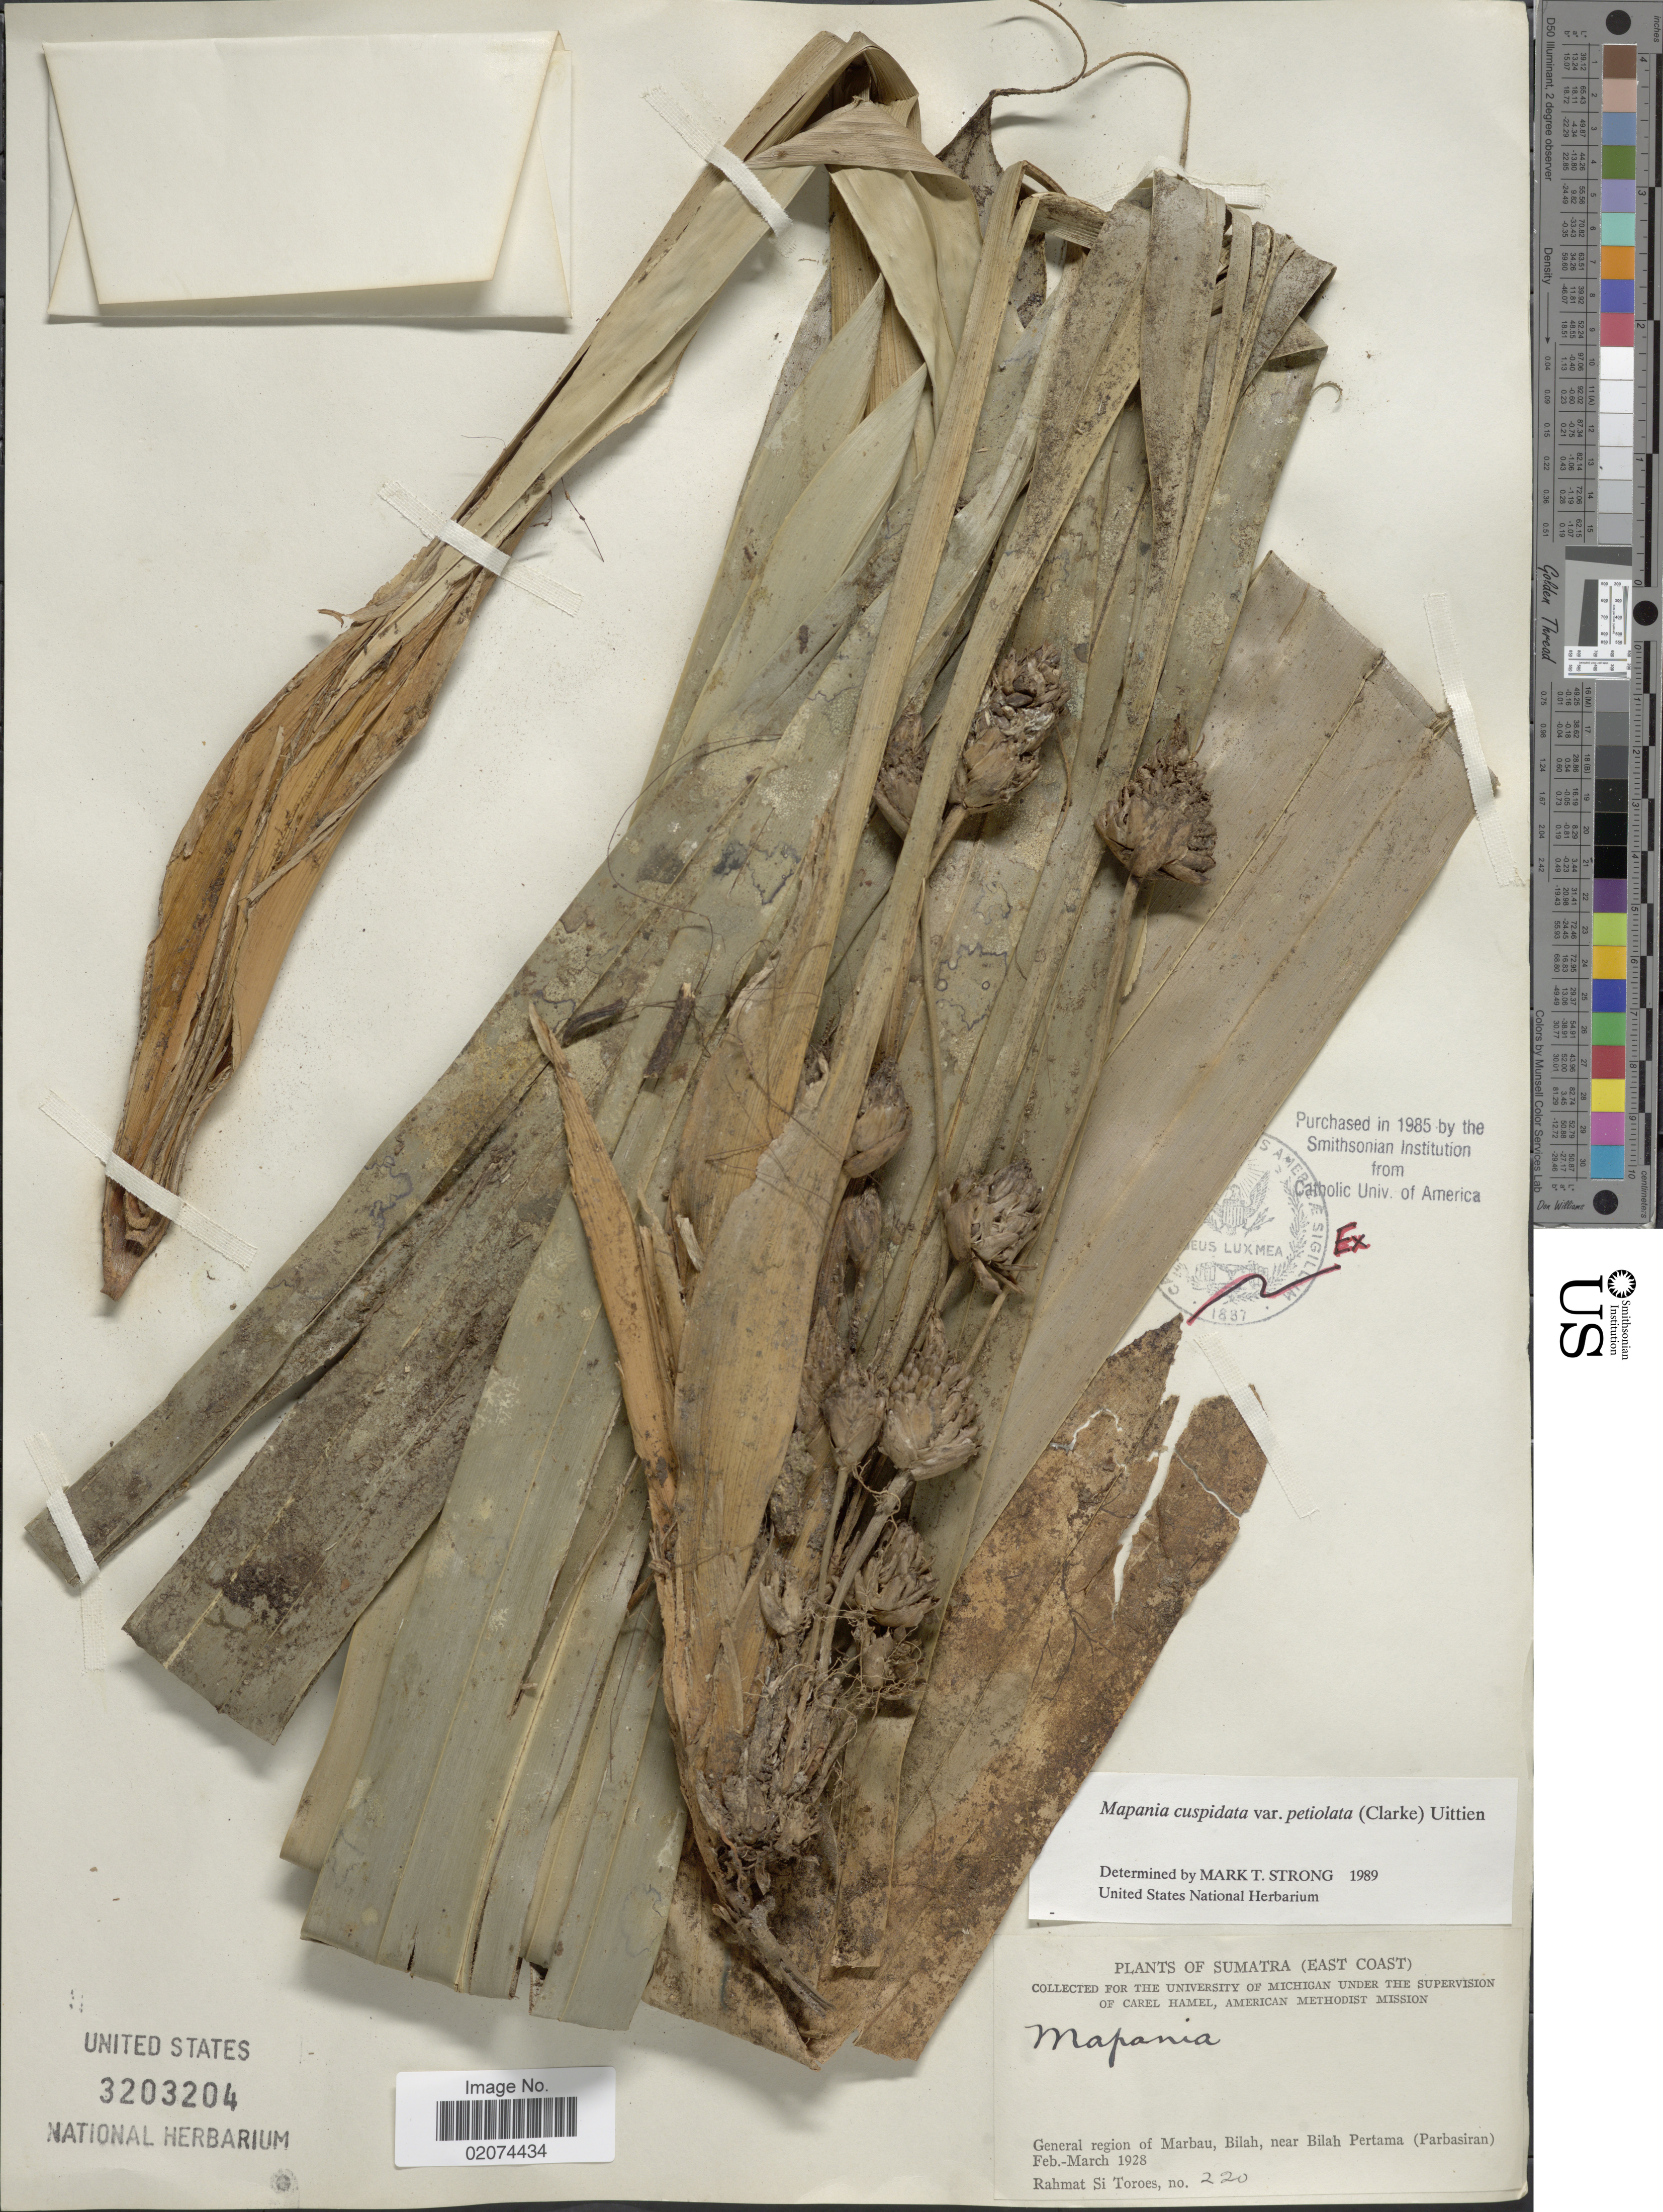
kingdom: Plantae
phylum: Tracheophyta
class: Liliopsida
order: Poales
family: Cyperaceae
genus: Mapania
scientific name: Mapania cuspidata var. petiolata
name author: (C.B. Clarke) Uittien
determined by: Strong, Mark T., (BOT), Smithsonian Institution - National Museum of Natural History (UNITED STATES)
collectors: Rahmat Si Boeea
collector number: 220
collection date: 1928-02/1928-03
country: Indonesia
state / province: Sumatra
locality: East Coast. General region of Marbau, Bilah, near Bilah Pertama (Parbasiran)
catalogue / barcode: US 3203204